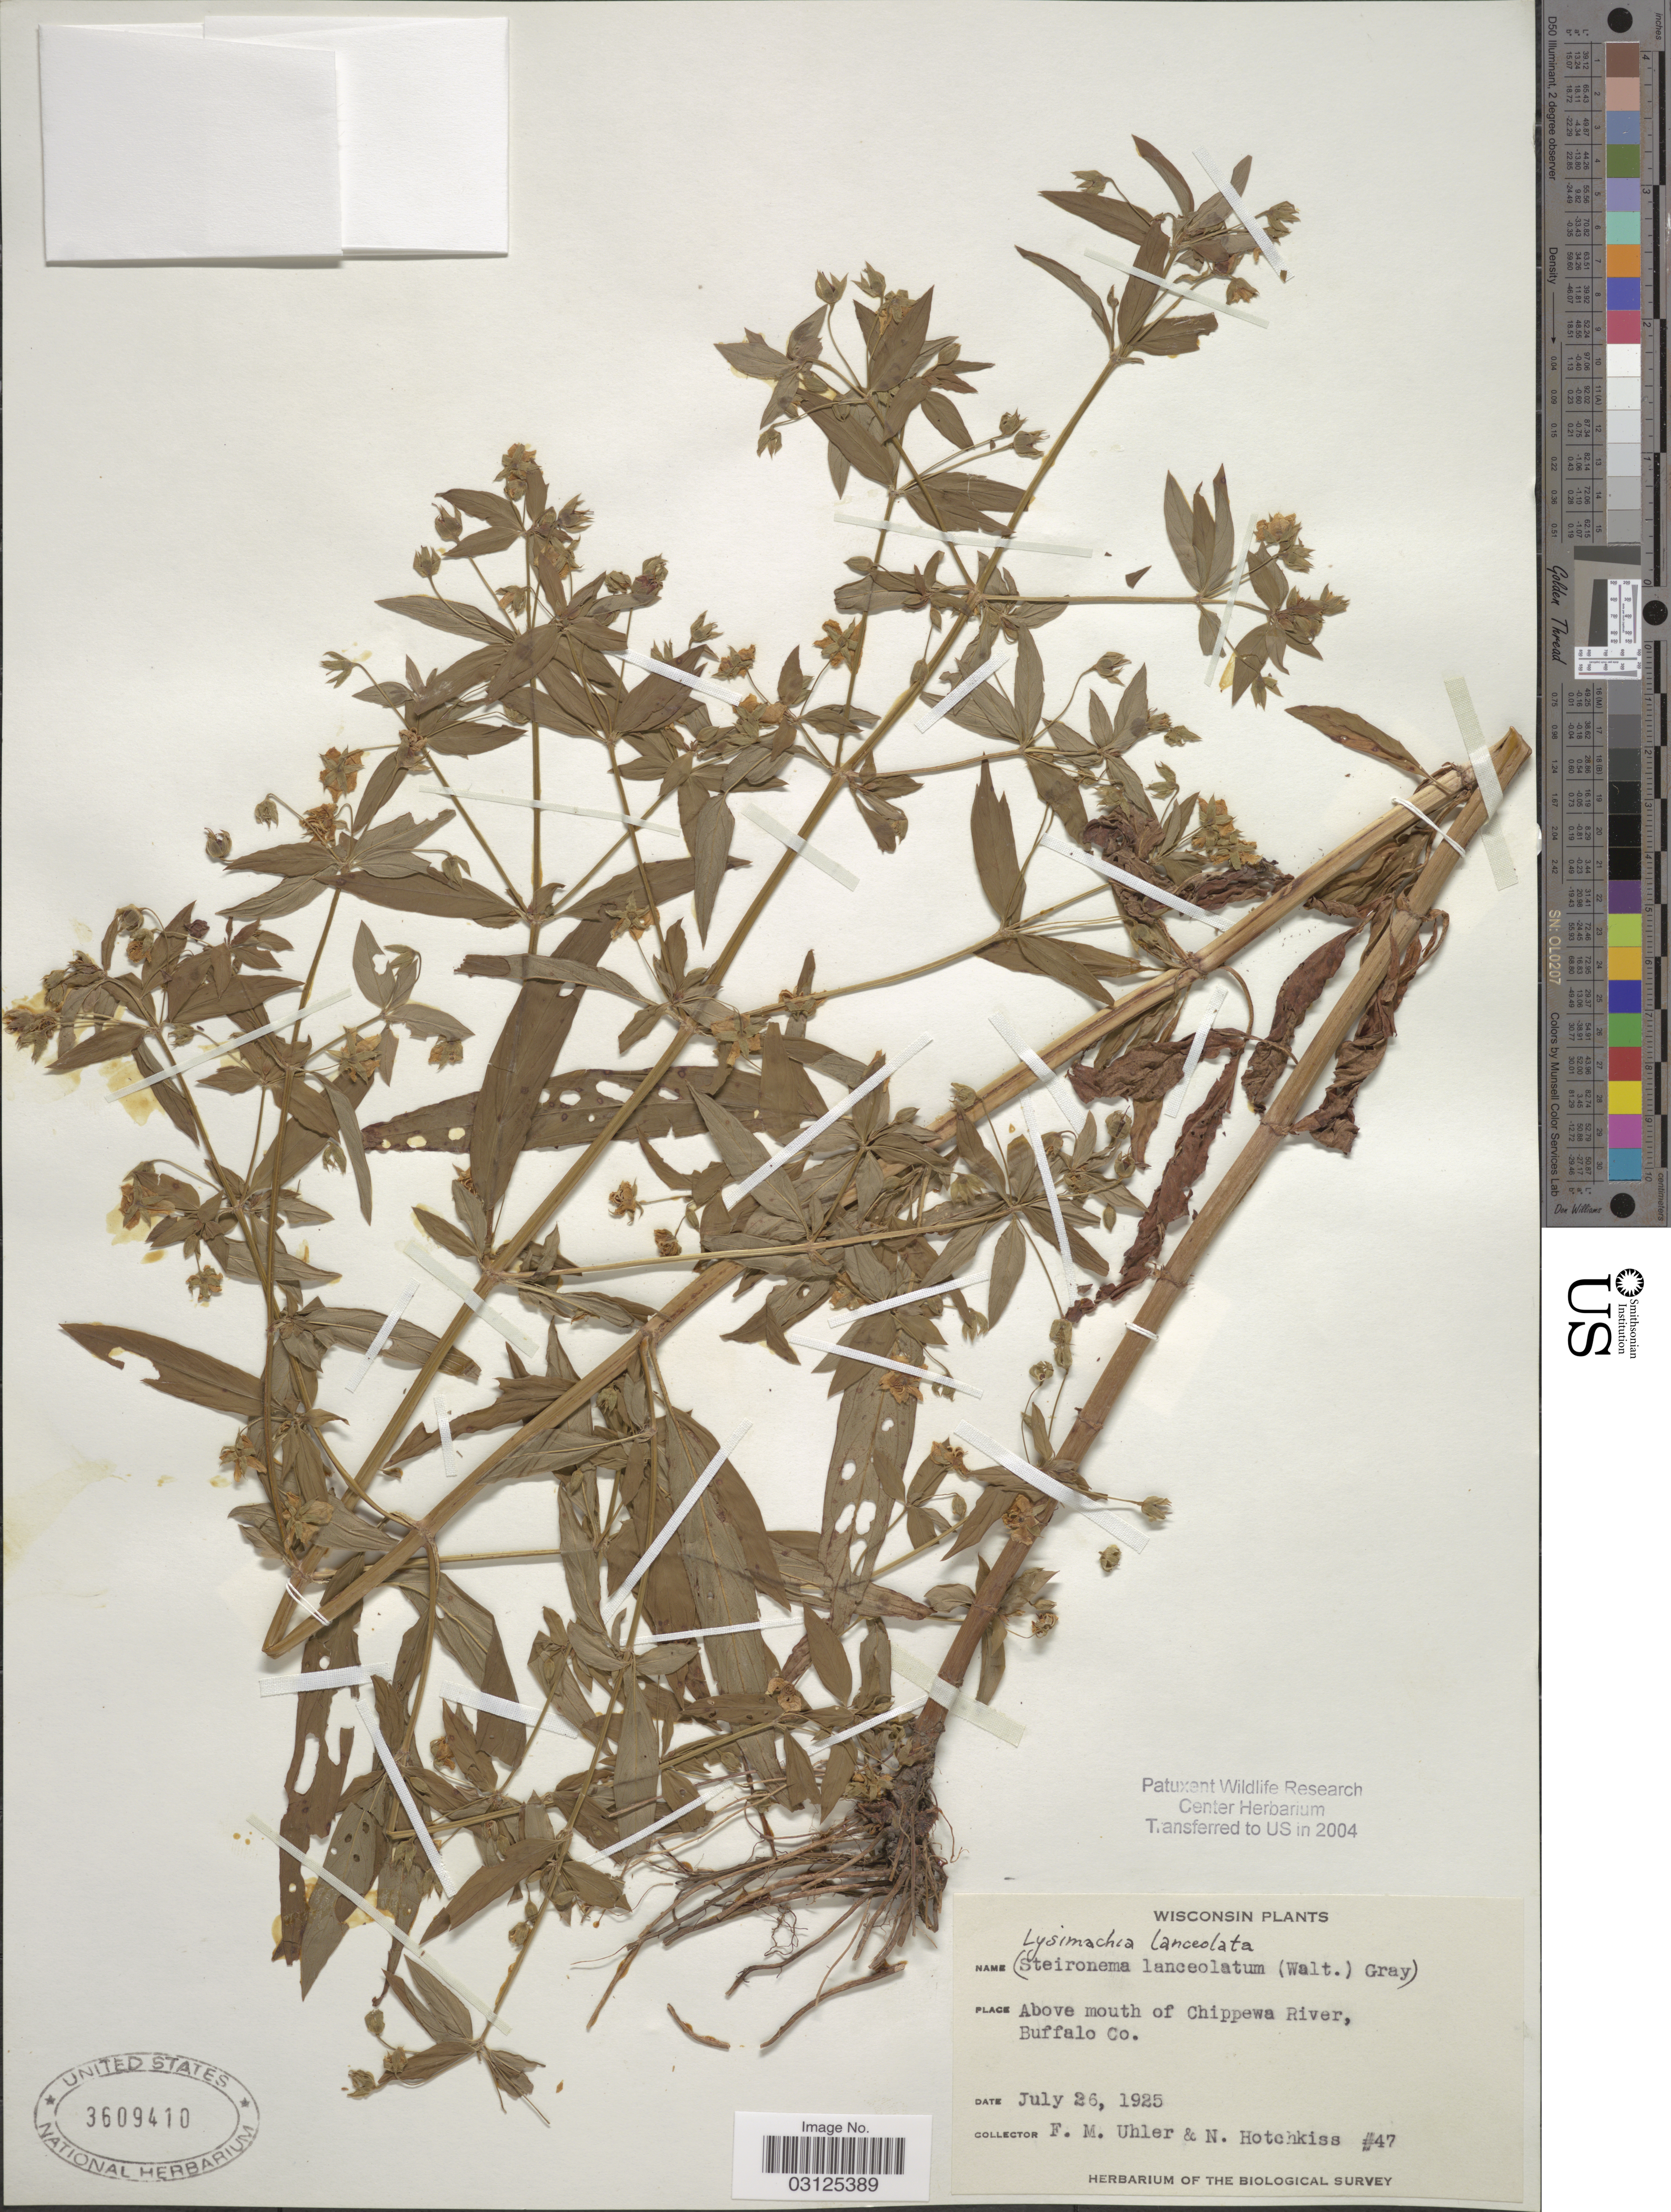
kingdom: Plantae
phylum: Tracheophyta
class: Magnoliopsida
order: Ericales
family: Primulaceae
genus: Lysimachia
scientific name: Lysimachia lanceolata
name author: Walter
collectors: F. M. Uhler & N. Hotchkiss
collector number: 47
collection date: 1925-07-26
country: United States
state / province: Wisconsin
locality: Above mouth of Chippewa River, Buffalo Co.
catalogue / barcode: US 3609410